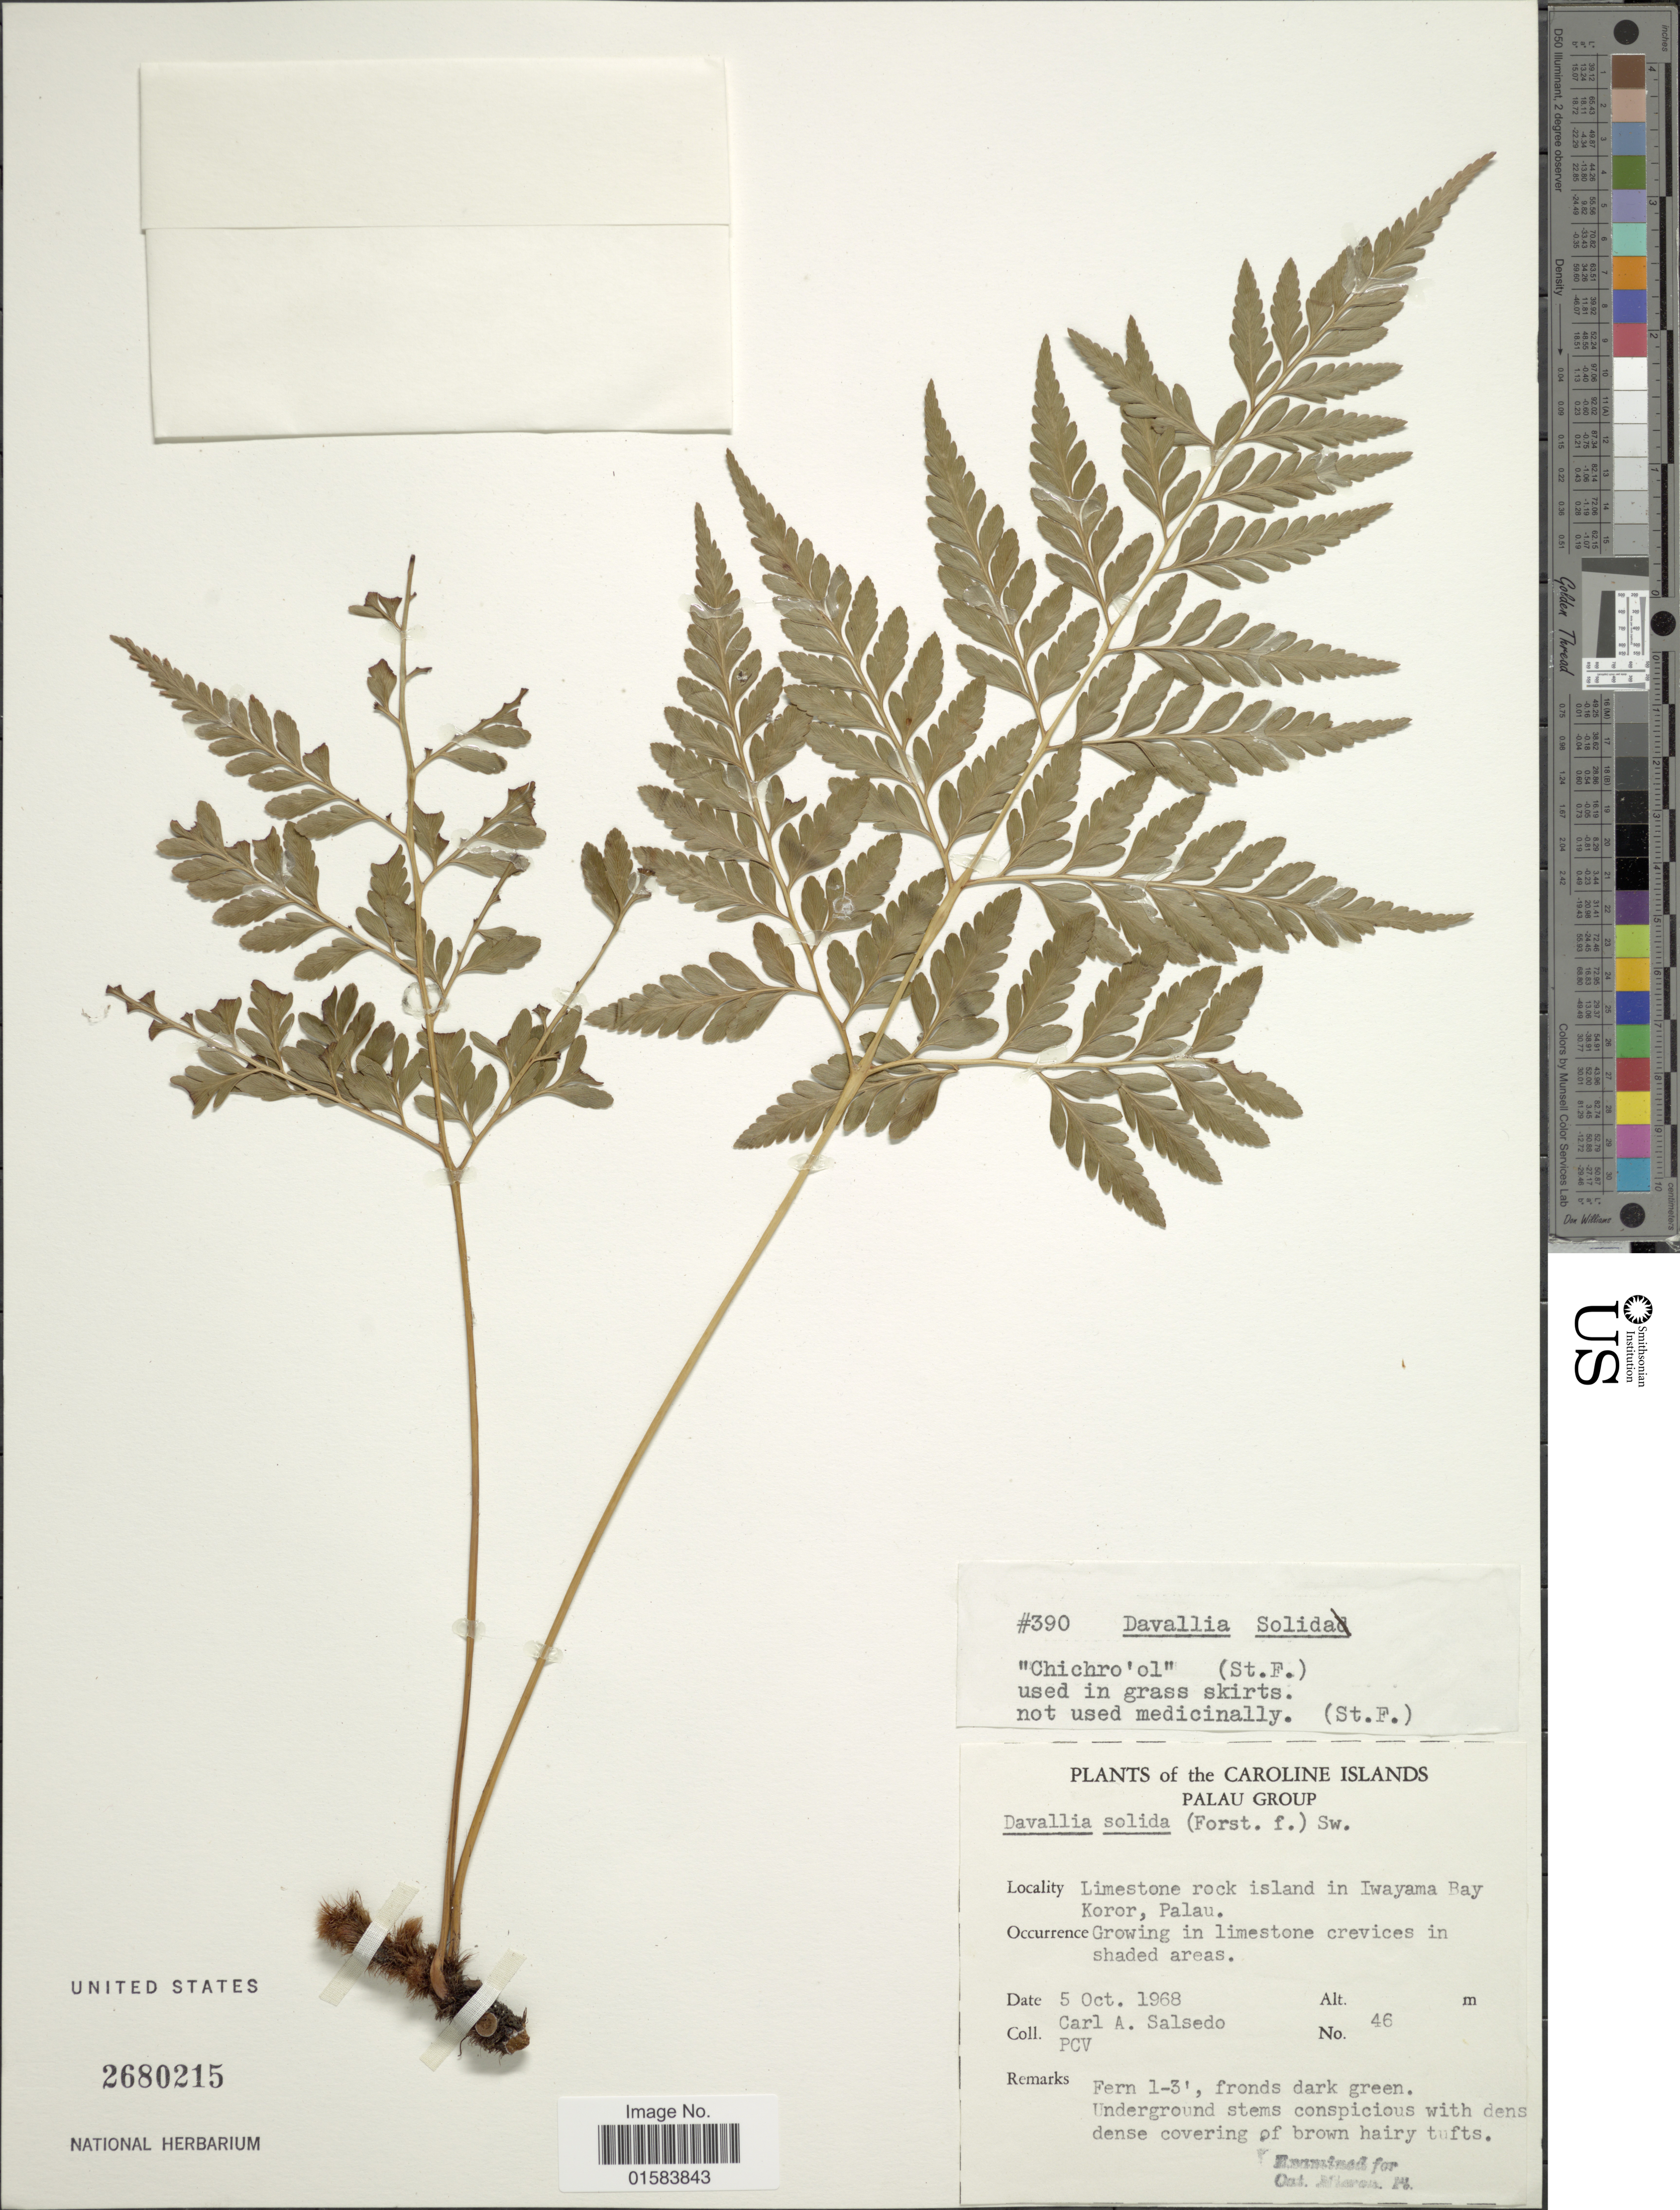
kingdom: Plantae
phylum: Tracheophyta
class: Polypodiopsida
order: Polypodiales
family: Davalliaceae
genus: Davallia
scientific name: Davallia solida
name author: (G. Forst.) Sw.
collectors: C.A. Salsedo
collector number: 46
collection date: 1968-10-05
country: Palau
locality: Palau Group, Limestone rock island in Iwayama Bay Koror, Palau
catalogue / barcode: US 2680215